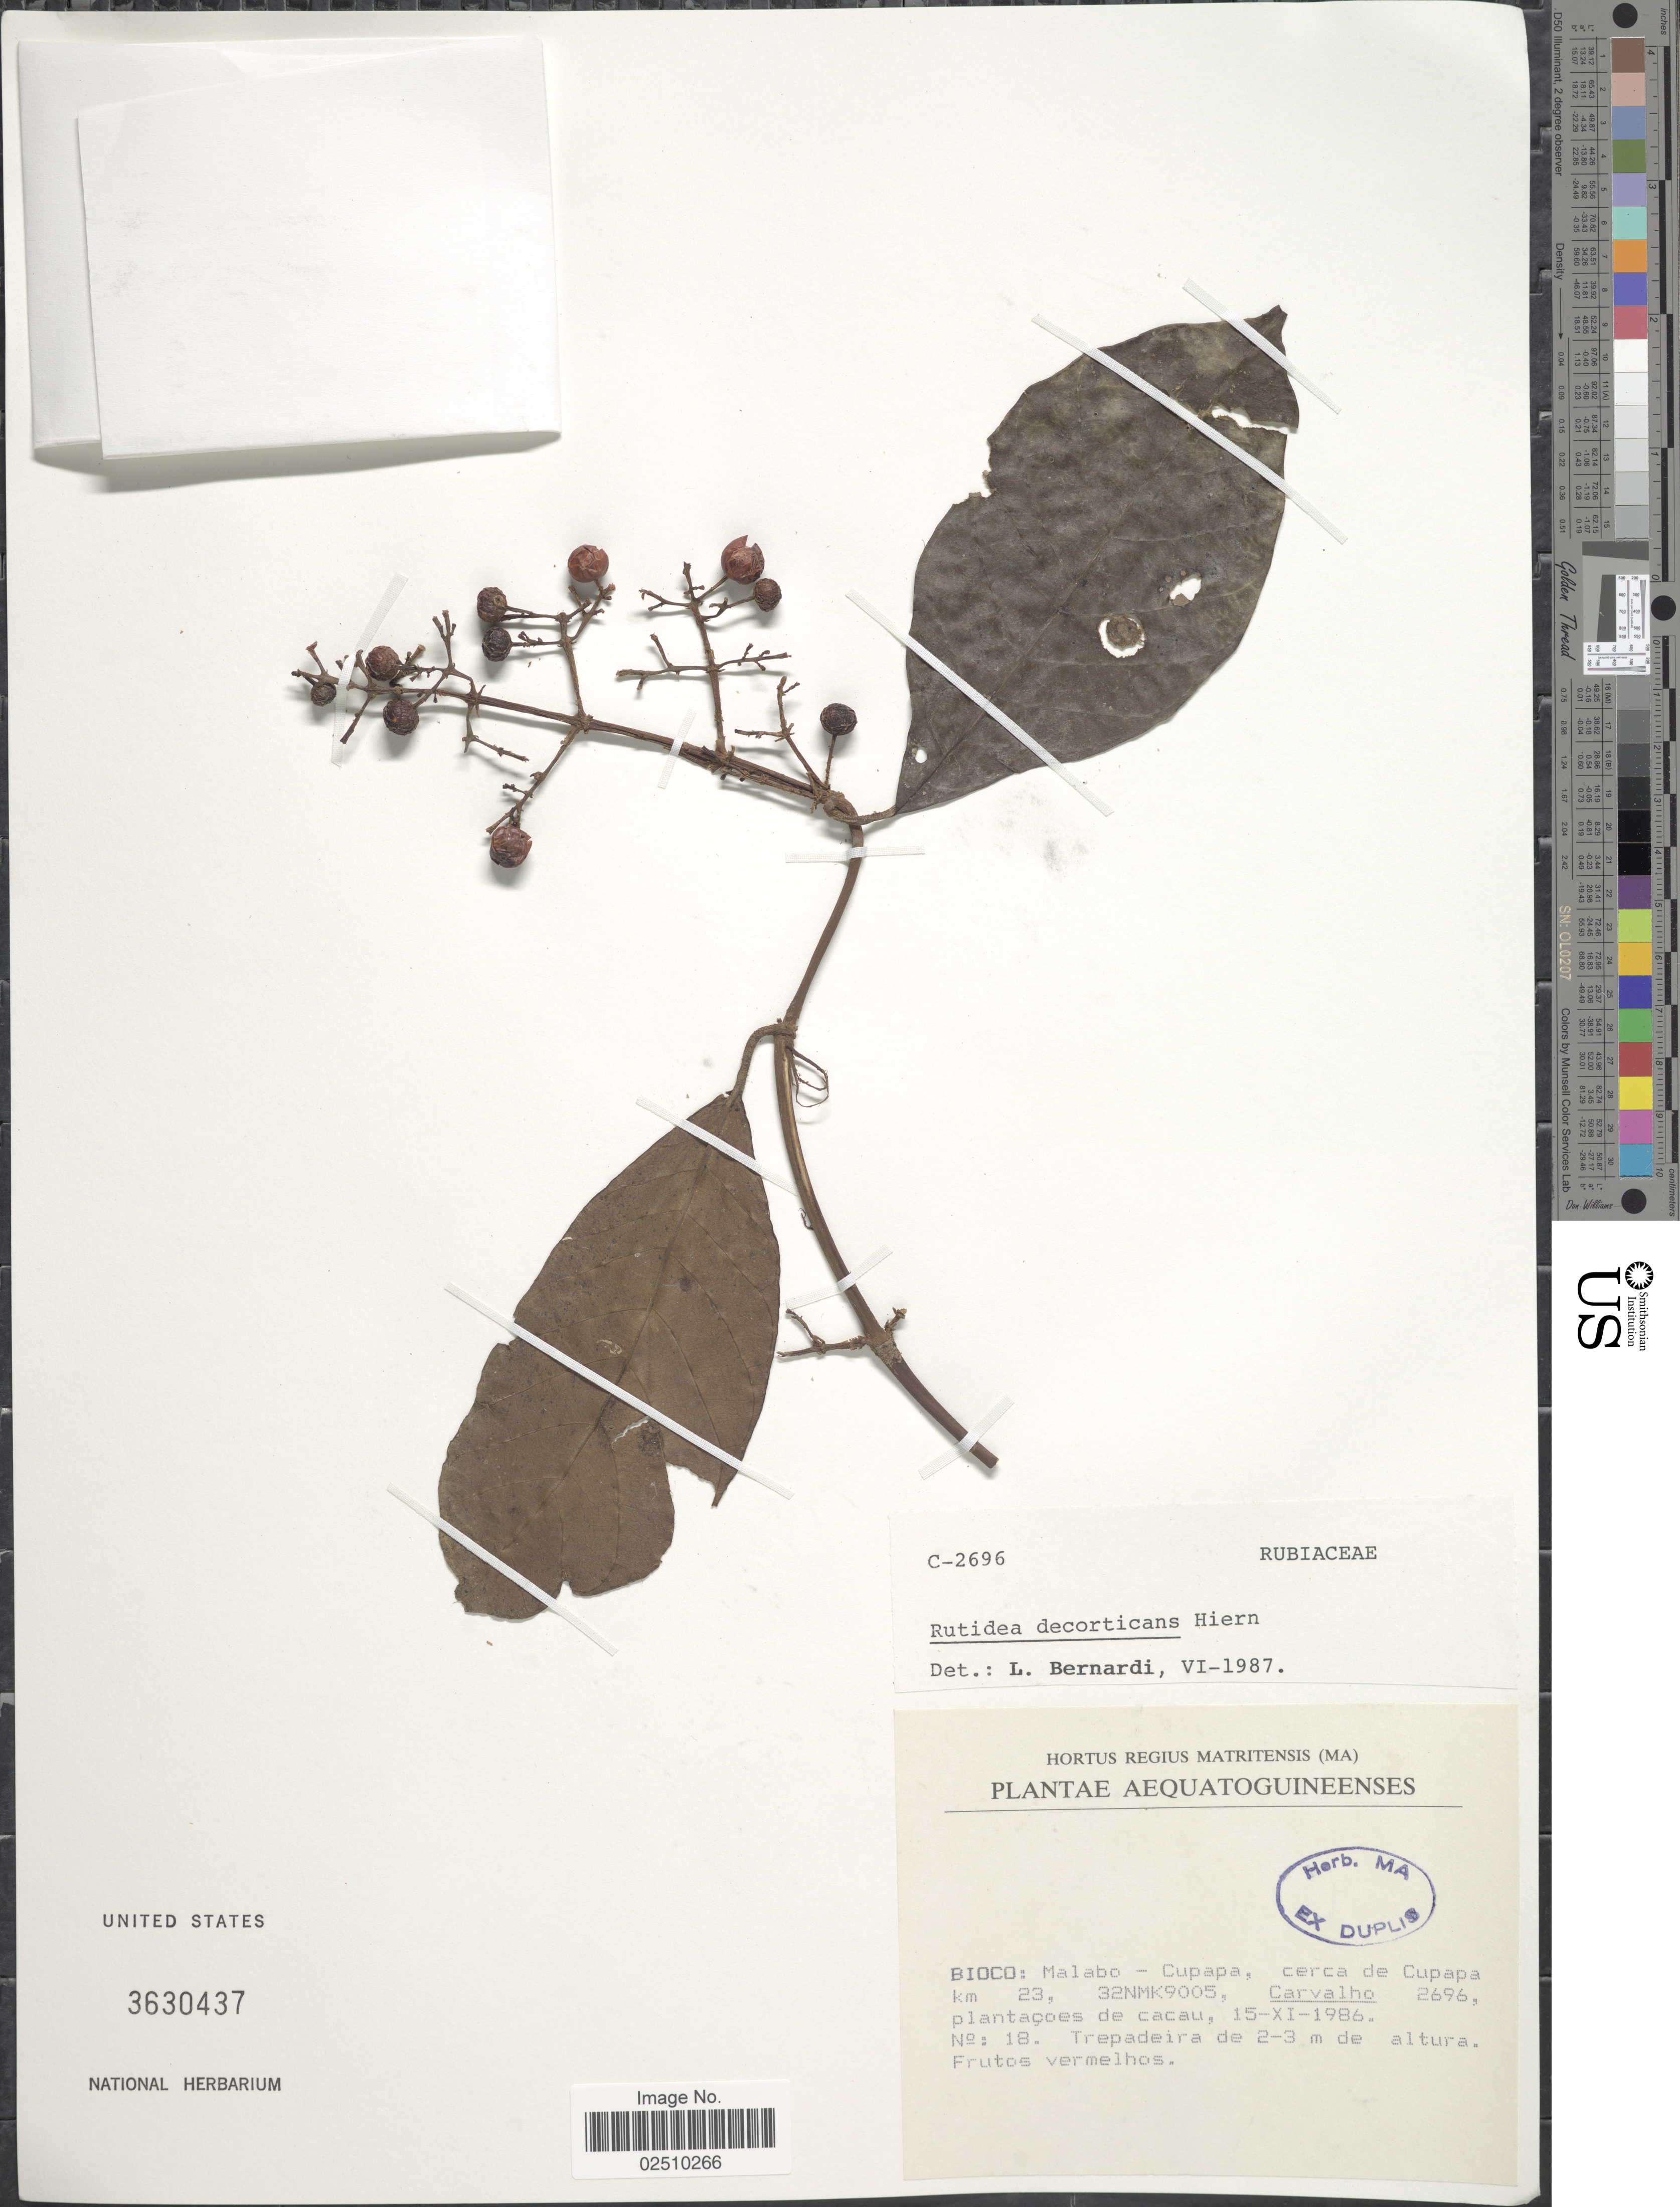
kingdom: Plantae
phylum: Tracheophyta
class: Magnoliopsida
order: Gentianales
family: Rubiaceae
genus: Rutidea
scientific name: Rutidea decorticata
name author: Hiern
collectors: Carvalho, --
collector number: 2696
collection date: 1986-11-15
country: Equatorial Guinea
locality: Aequatoguineenses. Bioco: Malabo-Cupapa, cerca de Cupapa km 23, 32NMK9005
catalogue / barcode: US 3630437